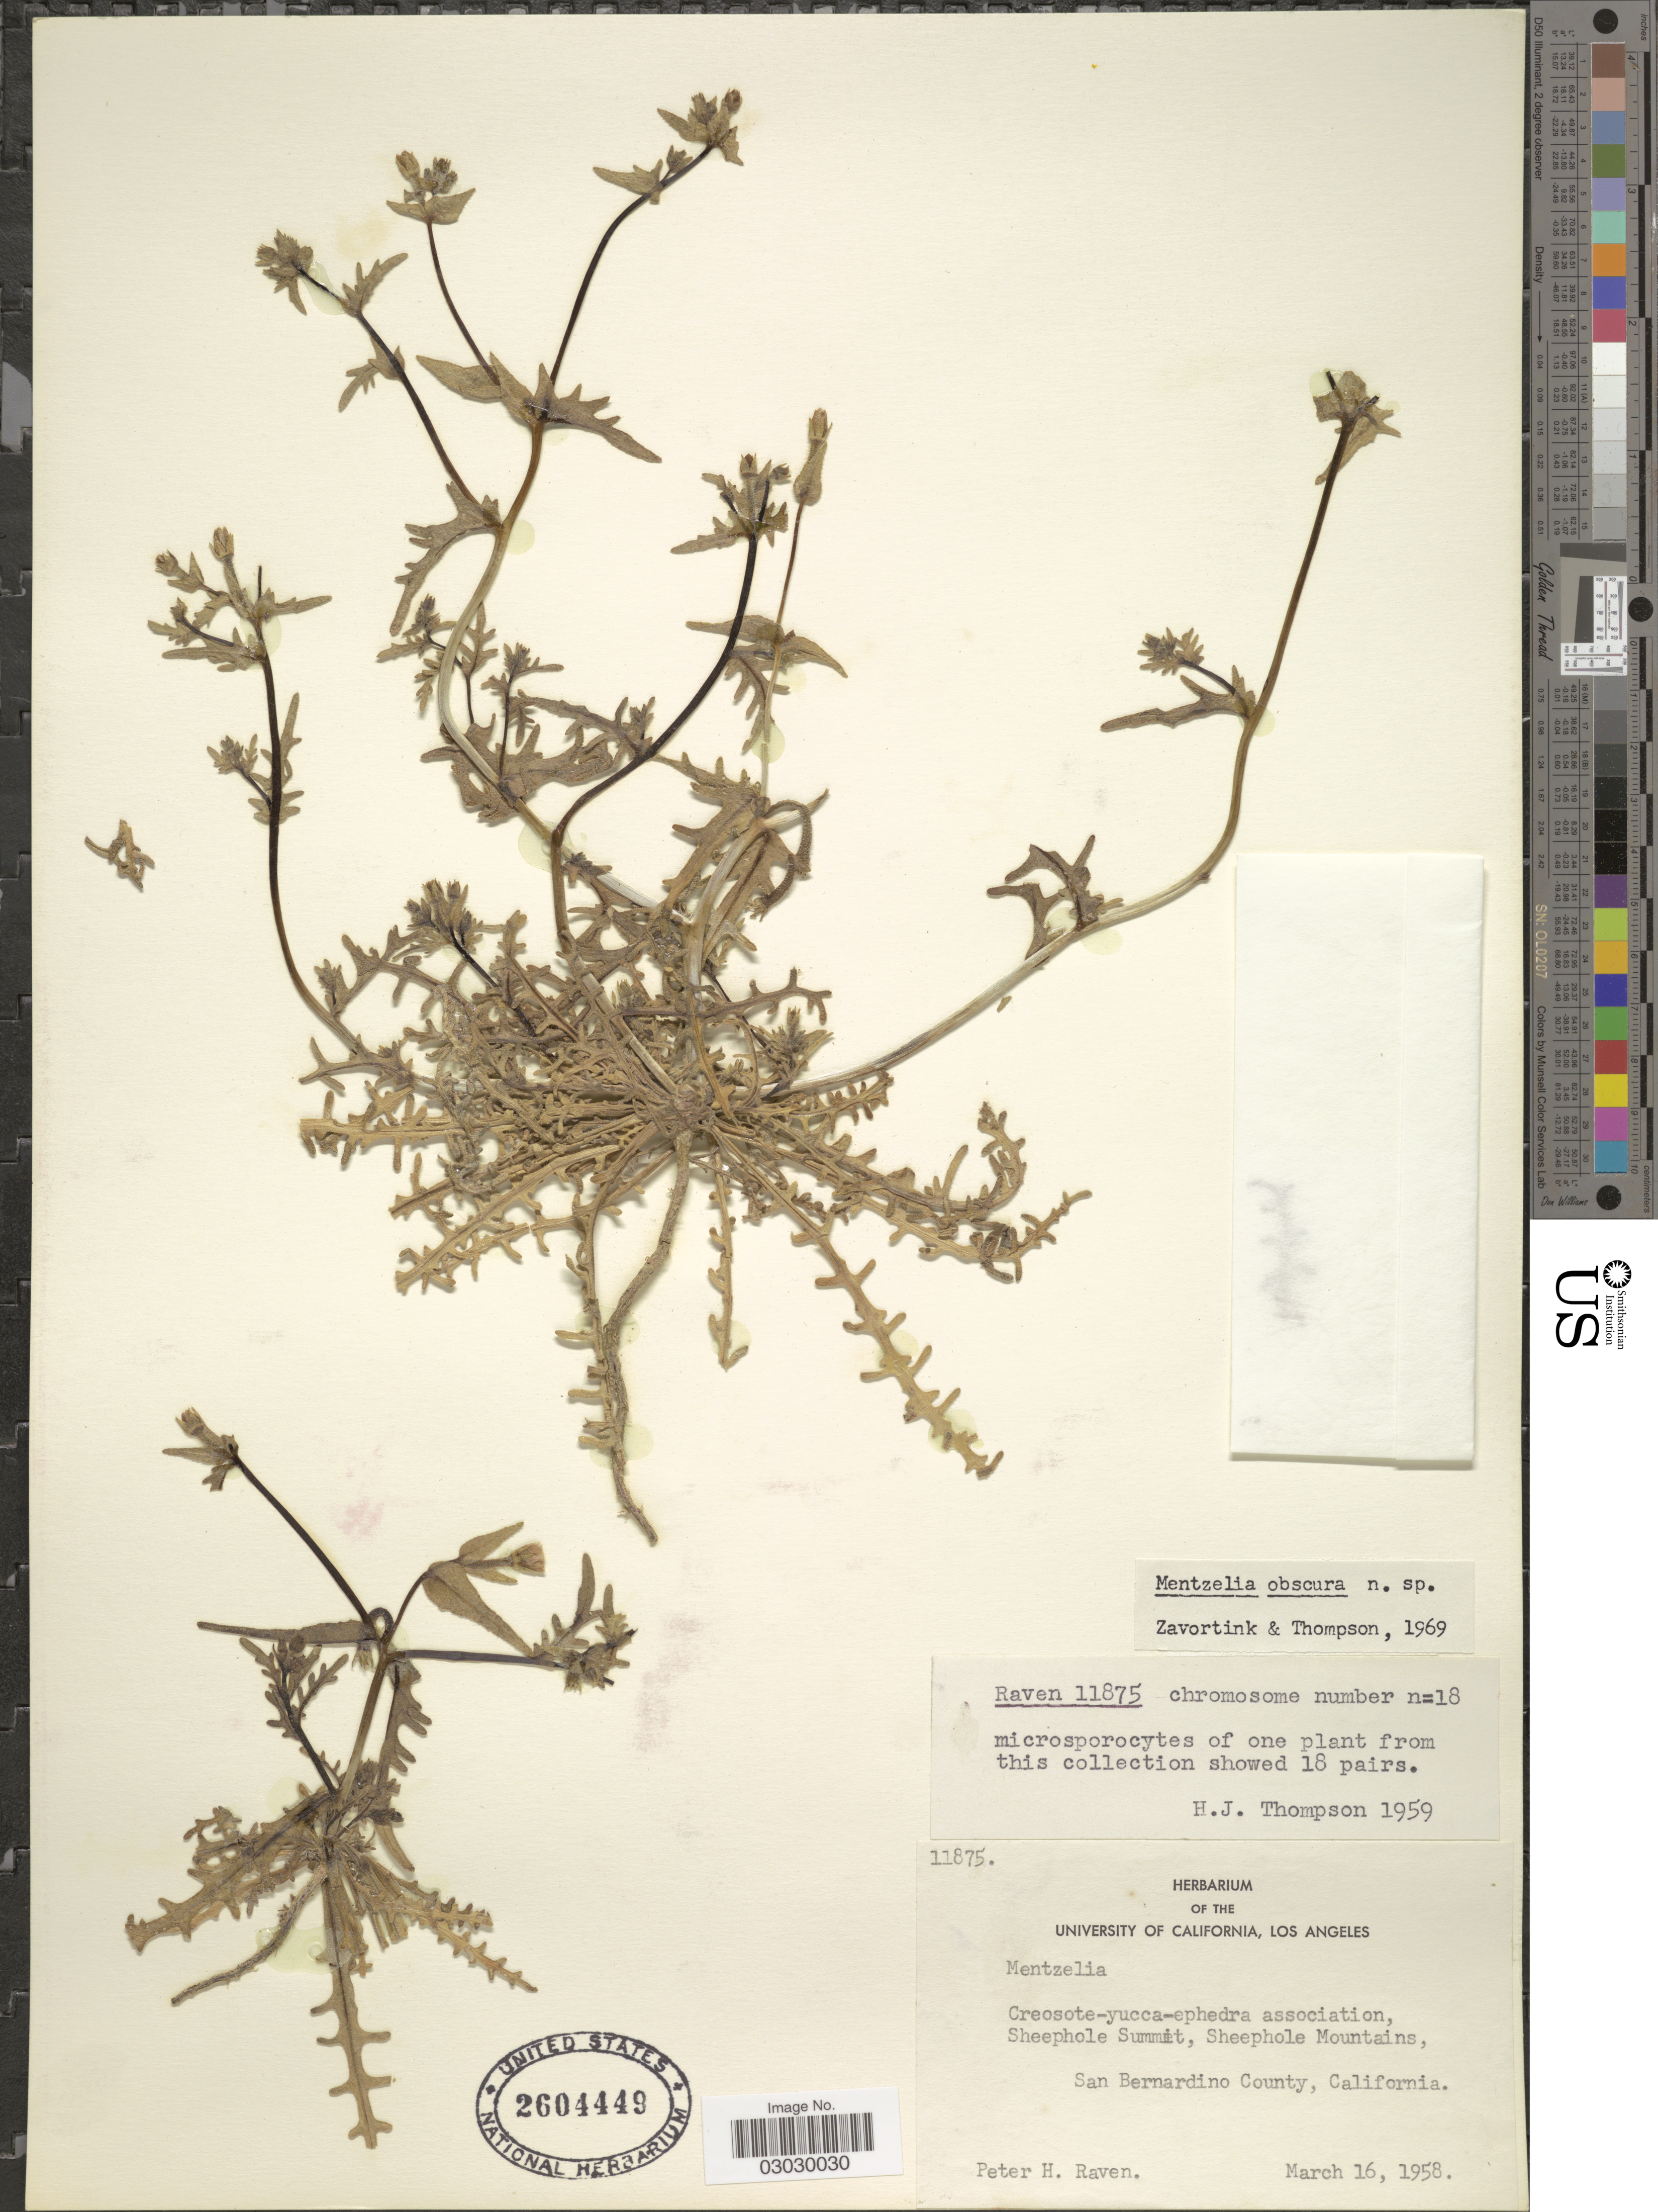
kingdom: Plantae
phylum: Tracheophyta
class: Magnoliopsida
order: Cornales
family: Loasaceae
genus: Mentzelia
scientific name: Mentzelia obscura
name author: H.J. Thomps. & J.E. Roberts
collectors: P. Raven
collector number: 11875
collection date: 1958-03-16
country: United States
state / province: California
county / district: San Bernardino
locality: Sheephole Summit, Sheephole Mountains, San Bernardino County.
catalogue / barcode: US 2604449